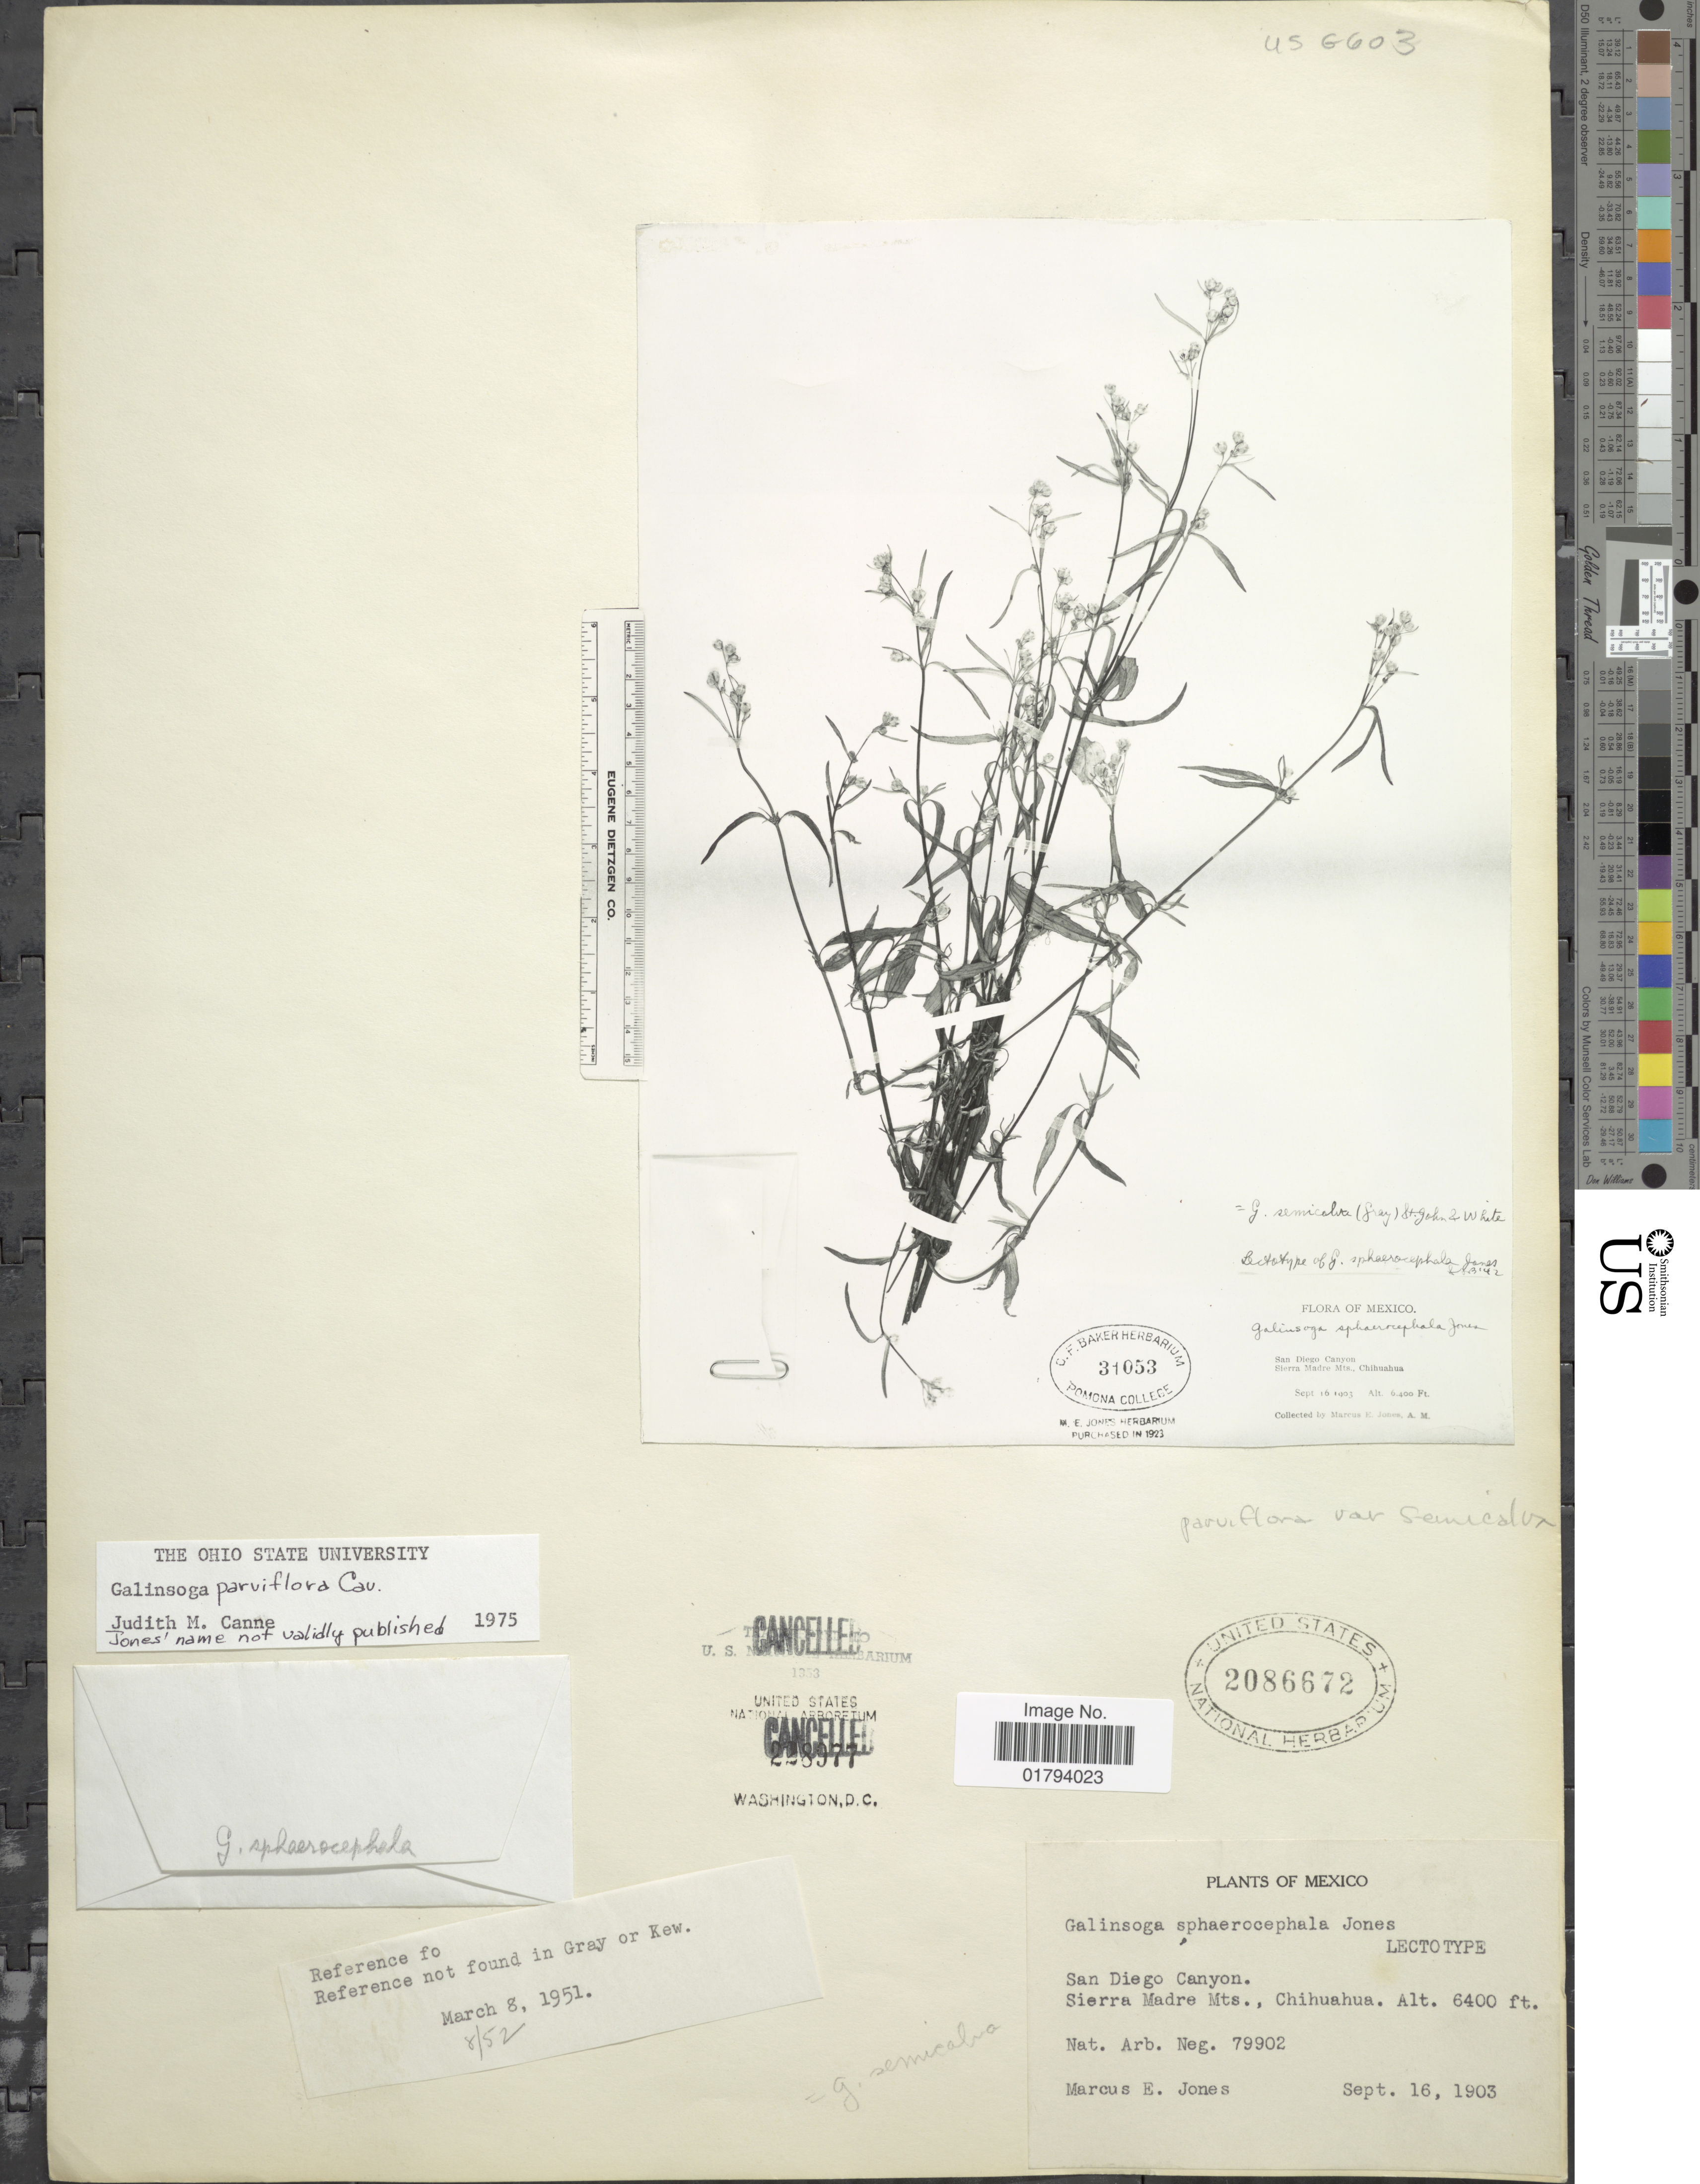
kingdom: Plantae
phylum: Tracheophyta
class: Magnoliopsida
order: Asterales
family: Asteraceae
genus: Galinsoga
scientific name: Galinsoga parviflora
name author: Cav.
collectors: M. E. Jones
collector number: Nat. Arb. Neg. 79902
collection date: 1903-09-16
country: Mexico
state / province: Chihuahua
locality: San Diego Canyon. Sierra Madre Mts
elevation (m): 1951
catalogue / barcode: US 2086672